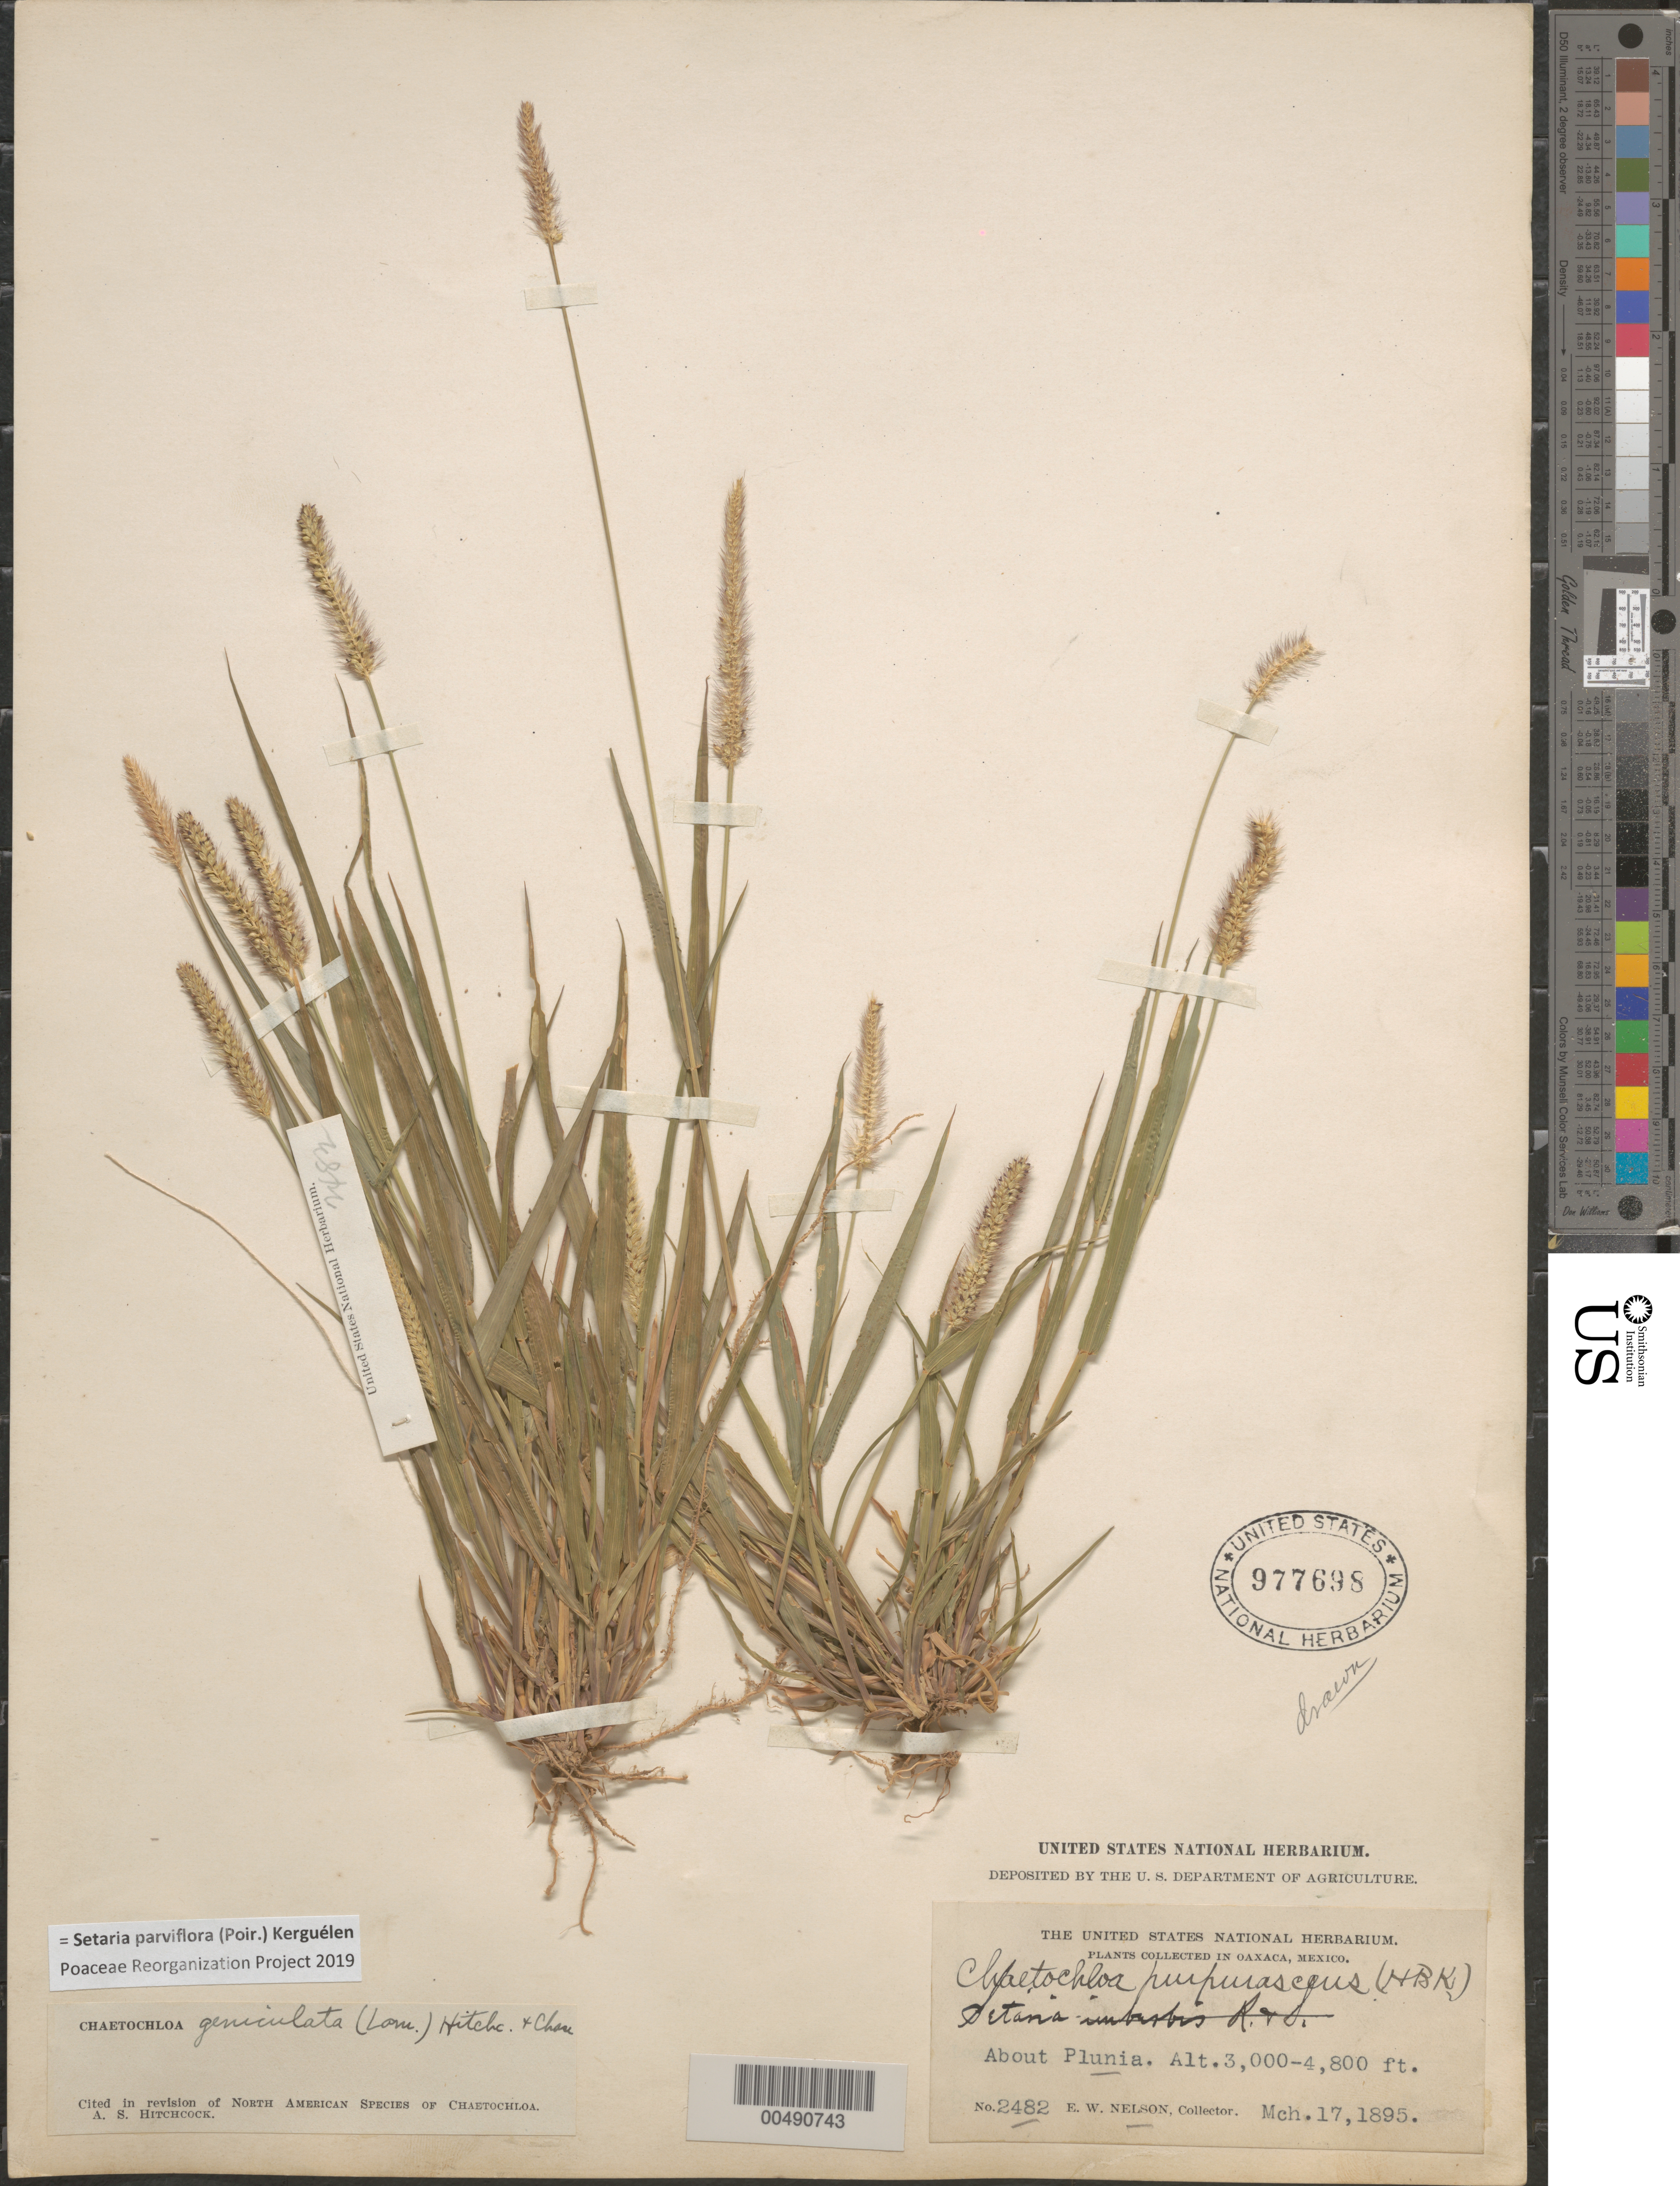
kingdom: Plantae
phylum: Tracheophyta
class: Liliopsida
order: Poales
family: Poaceae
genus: Setaria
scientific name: Setaria parviflora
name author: (Poir.) Kerguélen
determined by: Poaceae Reorganization Project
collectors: E. W. Nelson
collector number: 2482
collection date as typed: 17 Mar 1895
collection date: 1895-03-17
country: Mexico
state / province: Oaxaca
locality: About Plunia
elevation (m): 914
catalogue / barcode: US 977698